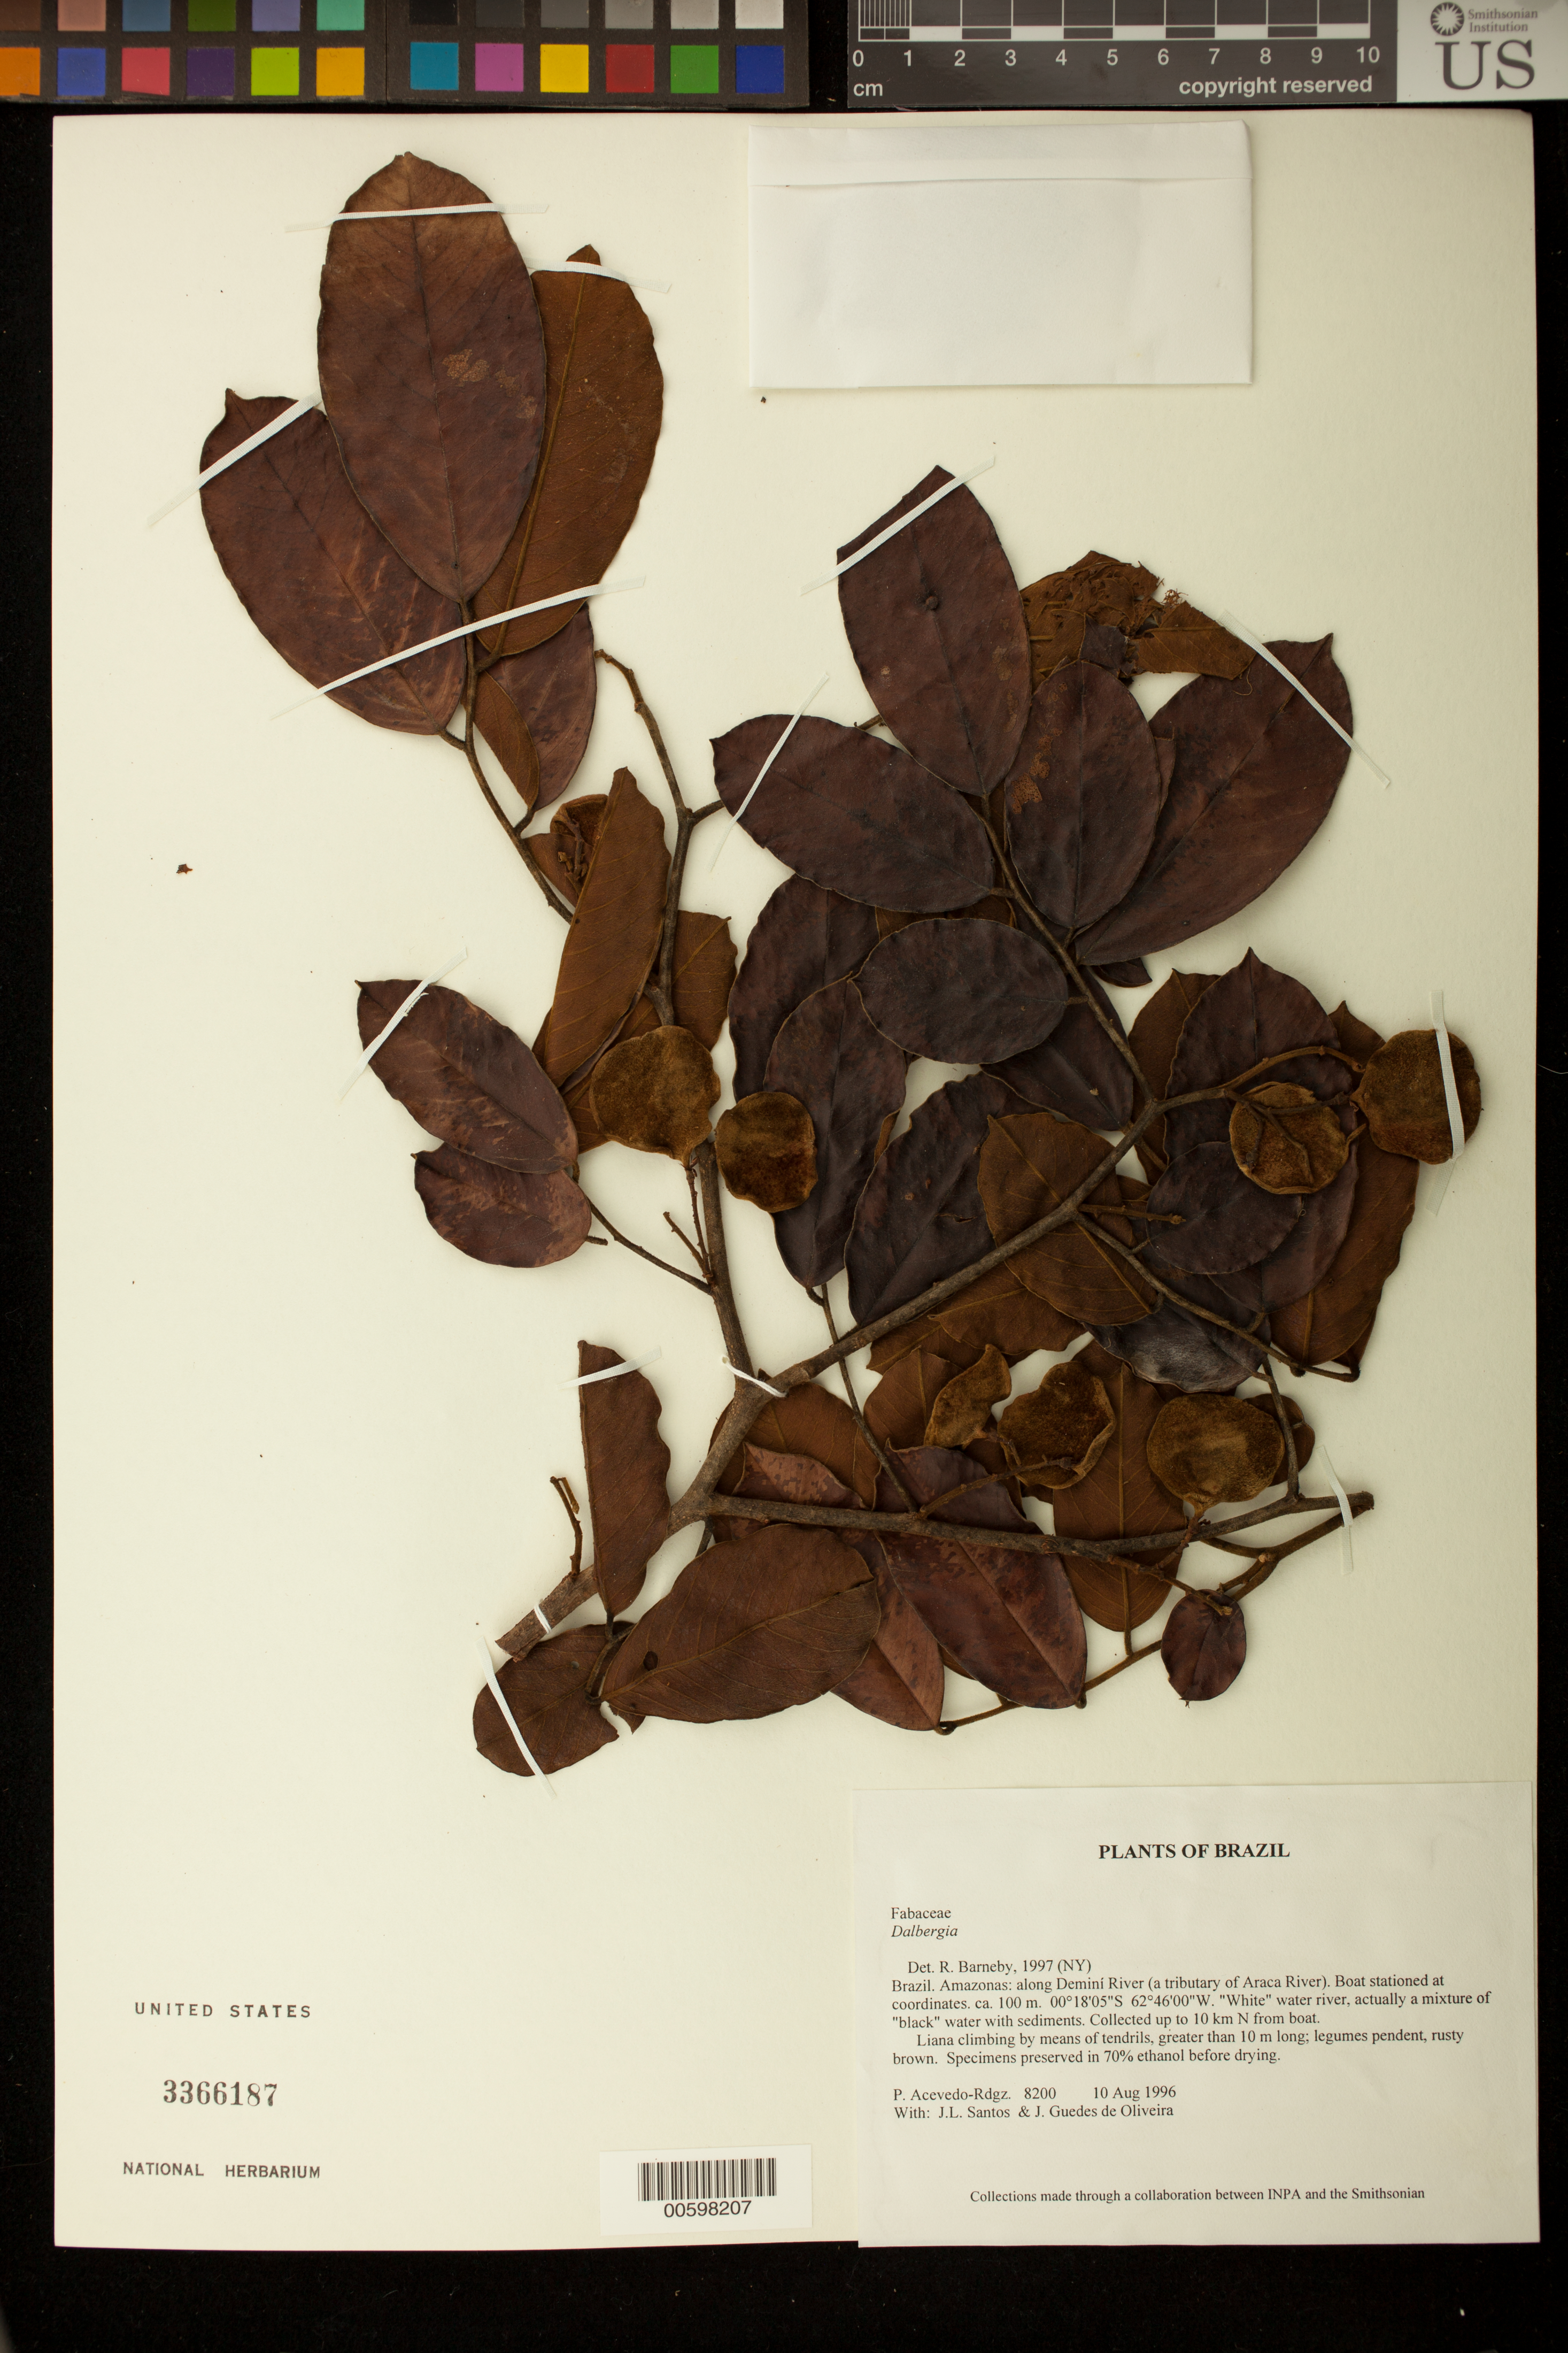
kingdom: Plantae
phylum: Tracheophyta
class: Magnoliopsida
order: Fabales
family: Fabaceae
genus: Dalbergia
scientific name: Dalbergia riedelii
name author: (Benth.) Sandwith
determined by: Carvalho, A. M. V. d.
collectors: P. Acevedo-Rodr., J. L. Santos & J. Guedes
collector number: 8200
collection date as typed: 10 Aug 1996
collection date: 1996-08-10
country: Brazil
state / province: Amazonas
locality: Amazonas: along Deminí River (a tributary of Araca River). Boat stationed at coordinates.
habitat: "White" water river, actually a mixture of "black" water with sediments. Collected up to 10 km N from boat.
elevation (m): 100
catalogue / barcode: US 3366187